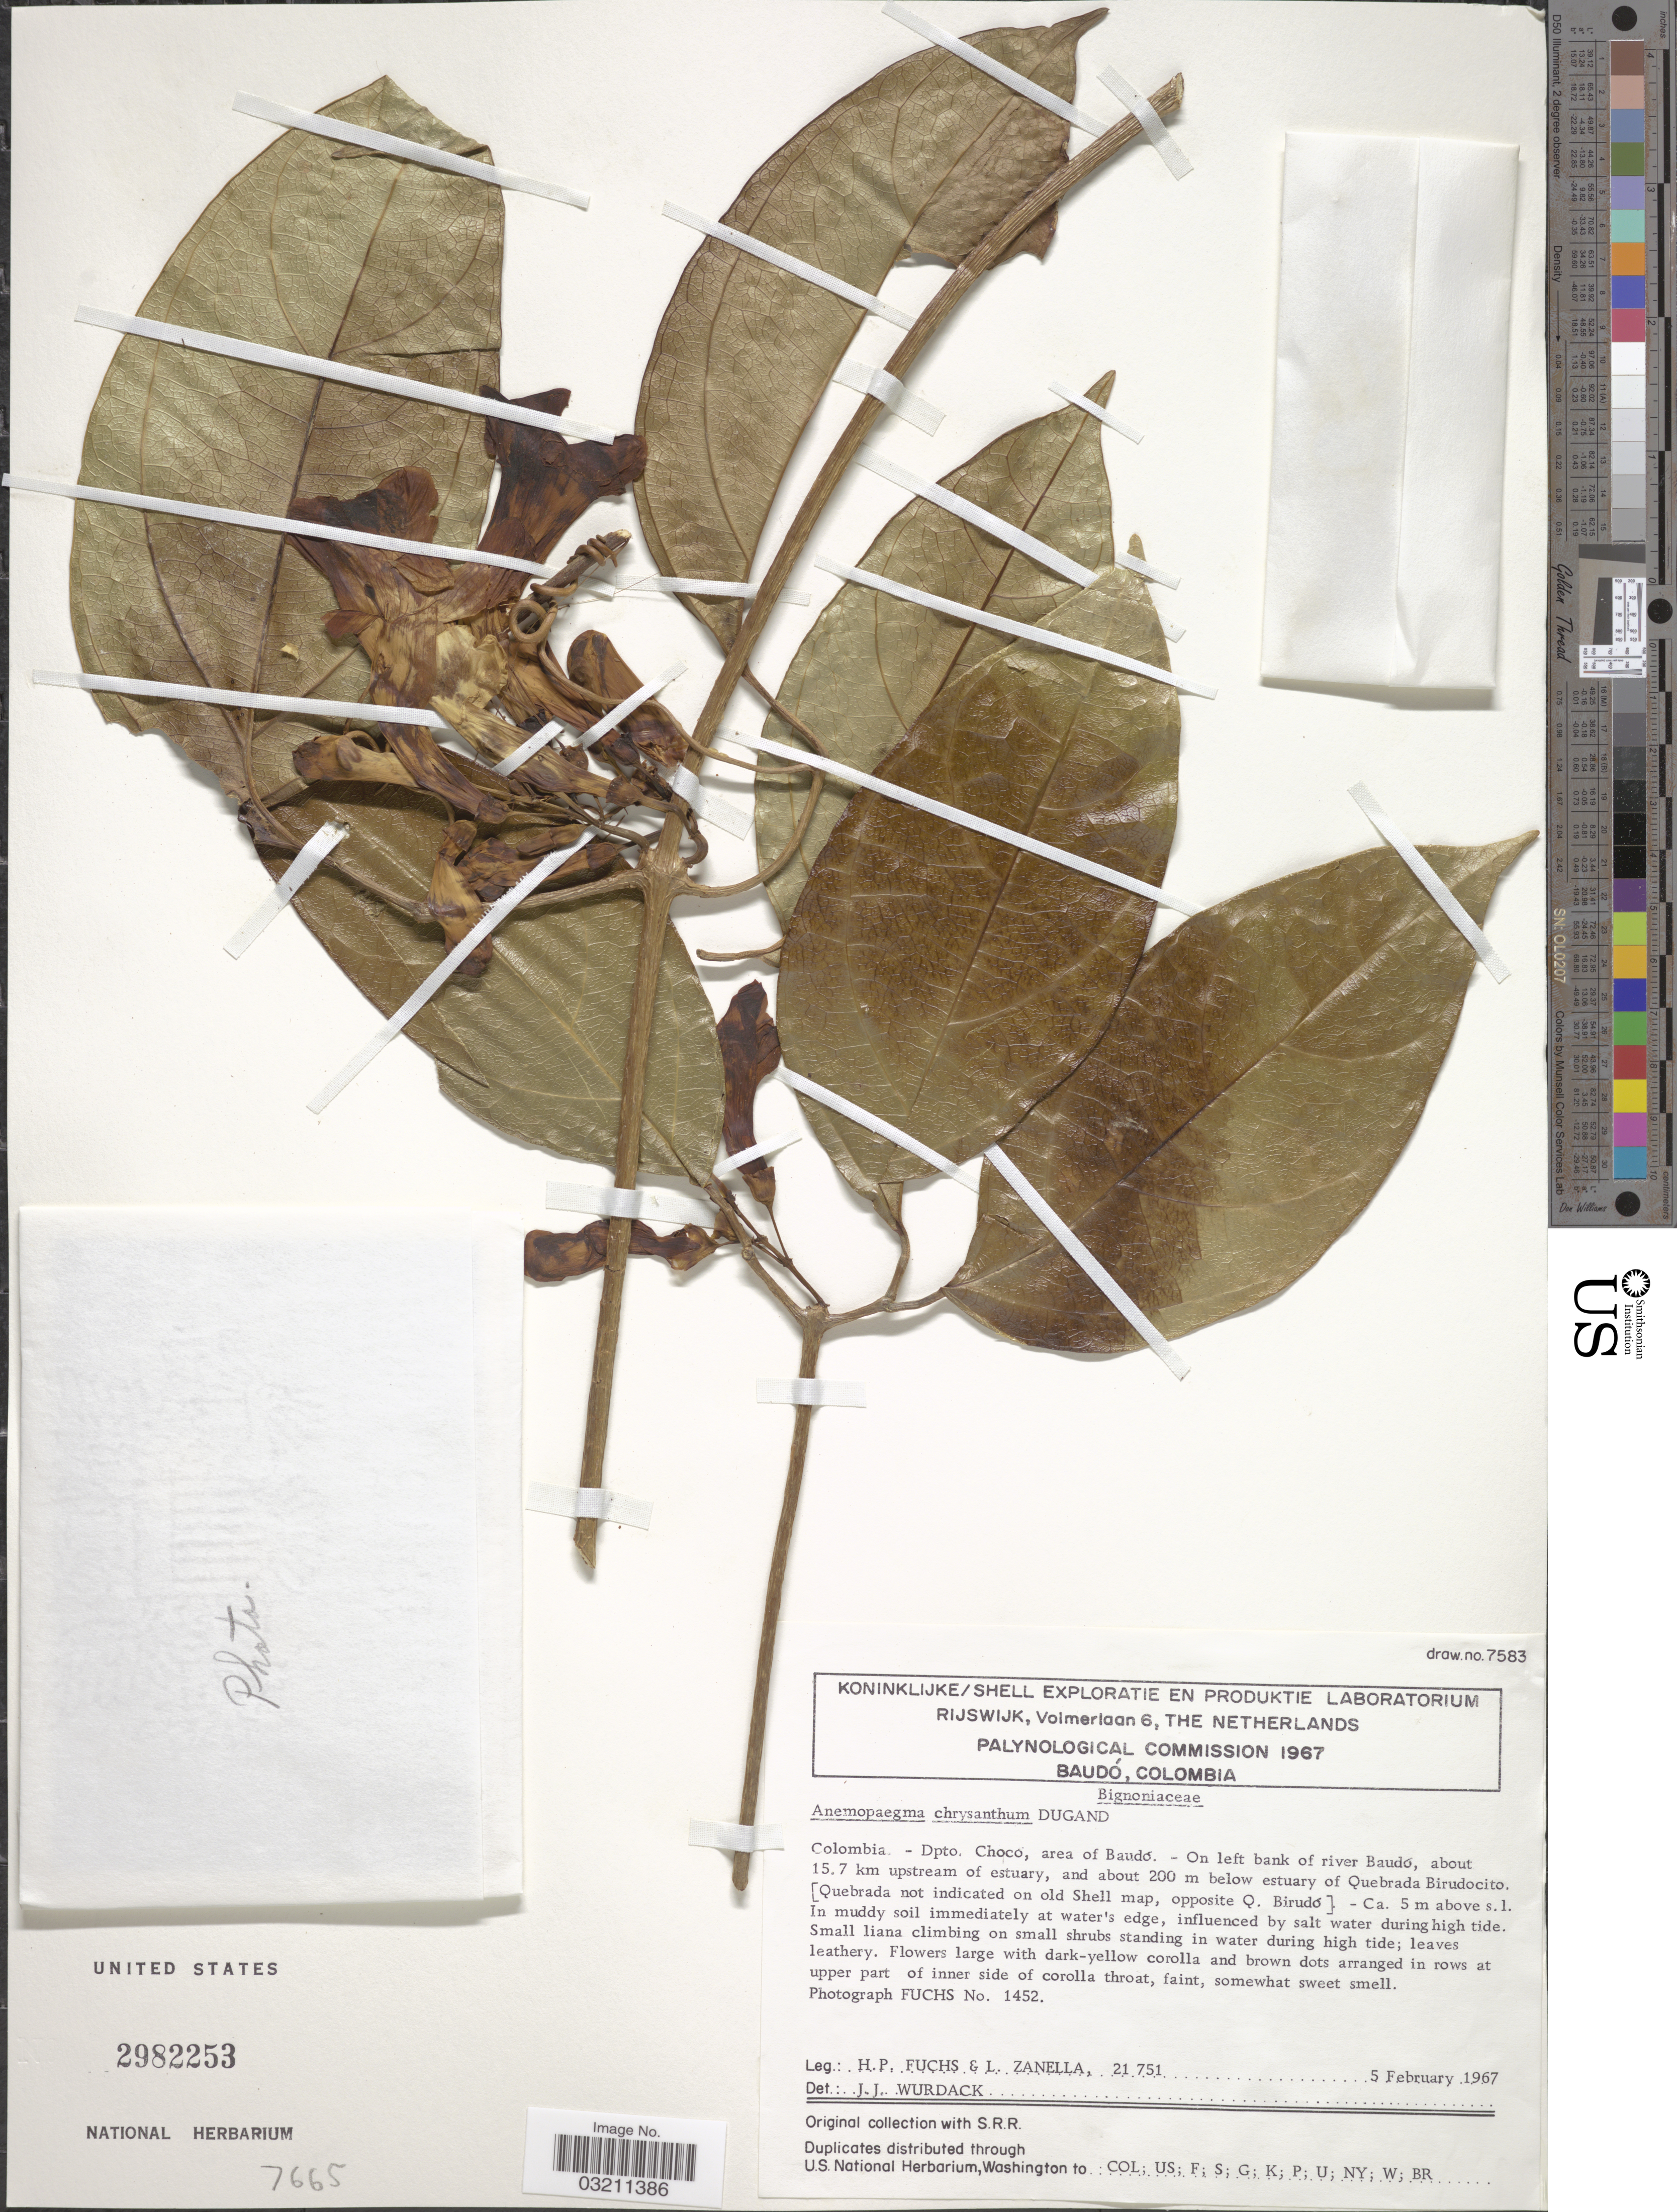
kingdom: Plantae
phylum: Tracheophyta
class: Magnoliopsida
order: Lamiales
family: Bignoniaceae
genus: Anemopaegma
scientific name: Anemopaegma chrysanthum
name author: Dugand G.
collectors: H. P. Fuchs & L. Zanella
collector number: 21751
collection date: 1967-02-05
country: Colombia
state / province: Chocó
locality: Dpto. Chocó, area of Baudó. - On left bank of river Baudó, about 15.7 km upstream of estuary, and about 200 m below estuary of Quebrada Birudocito.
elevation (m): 5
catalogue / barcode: US 2982253